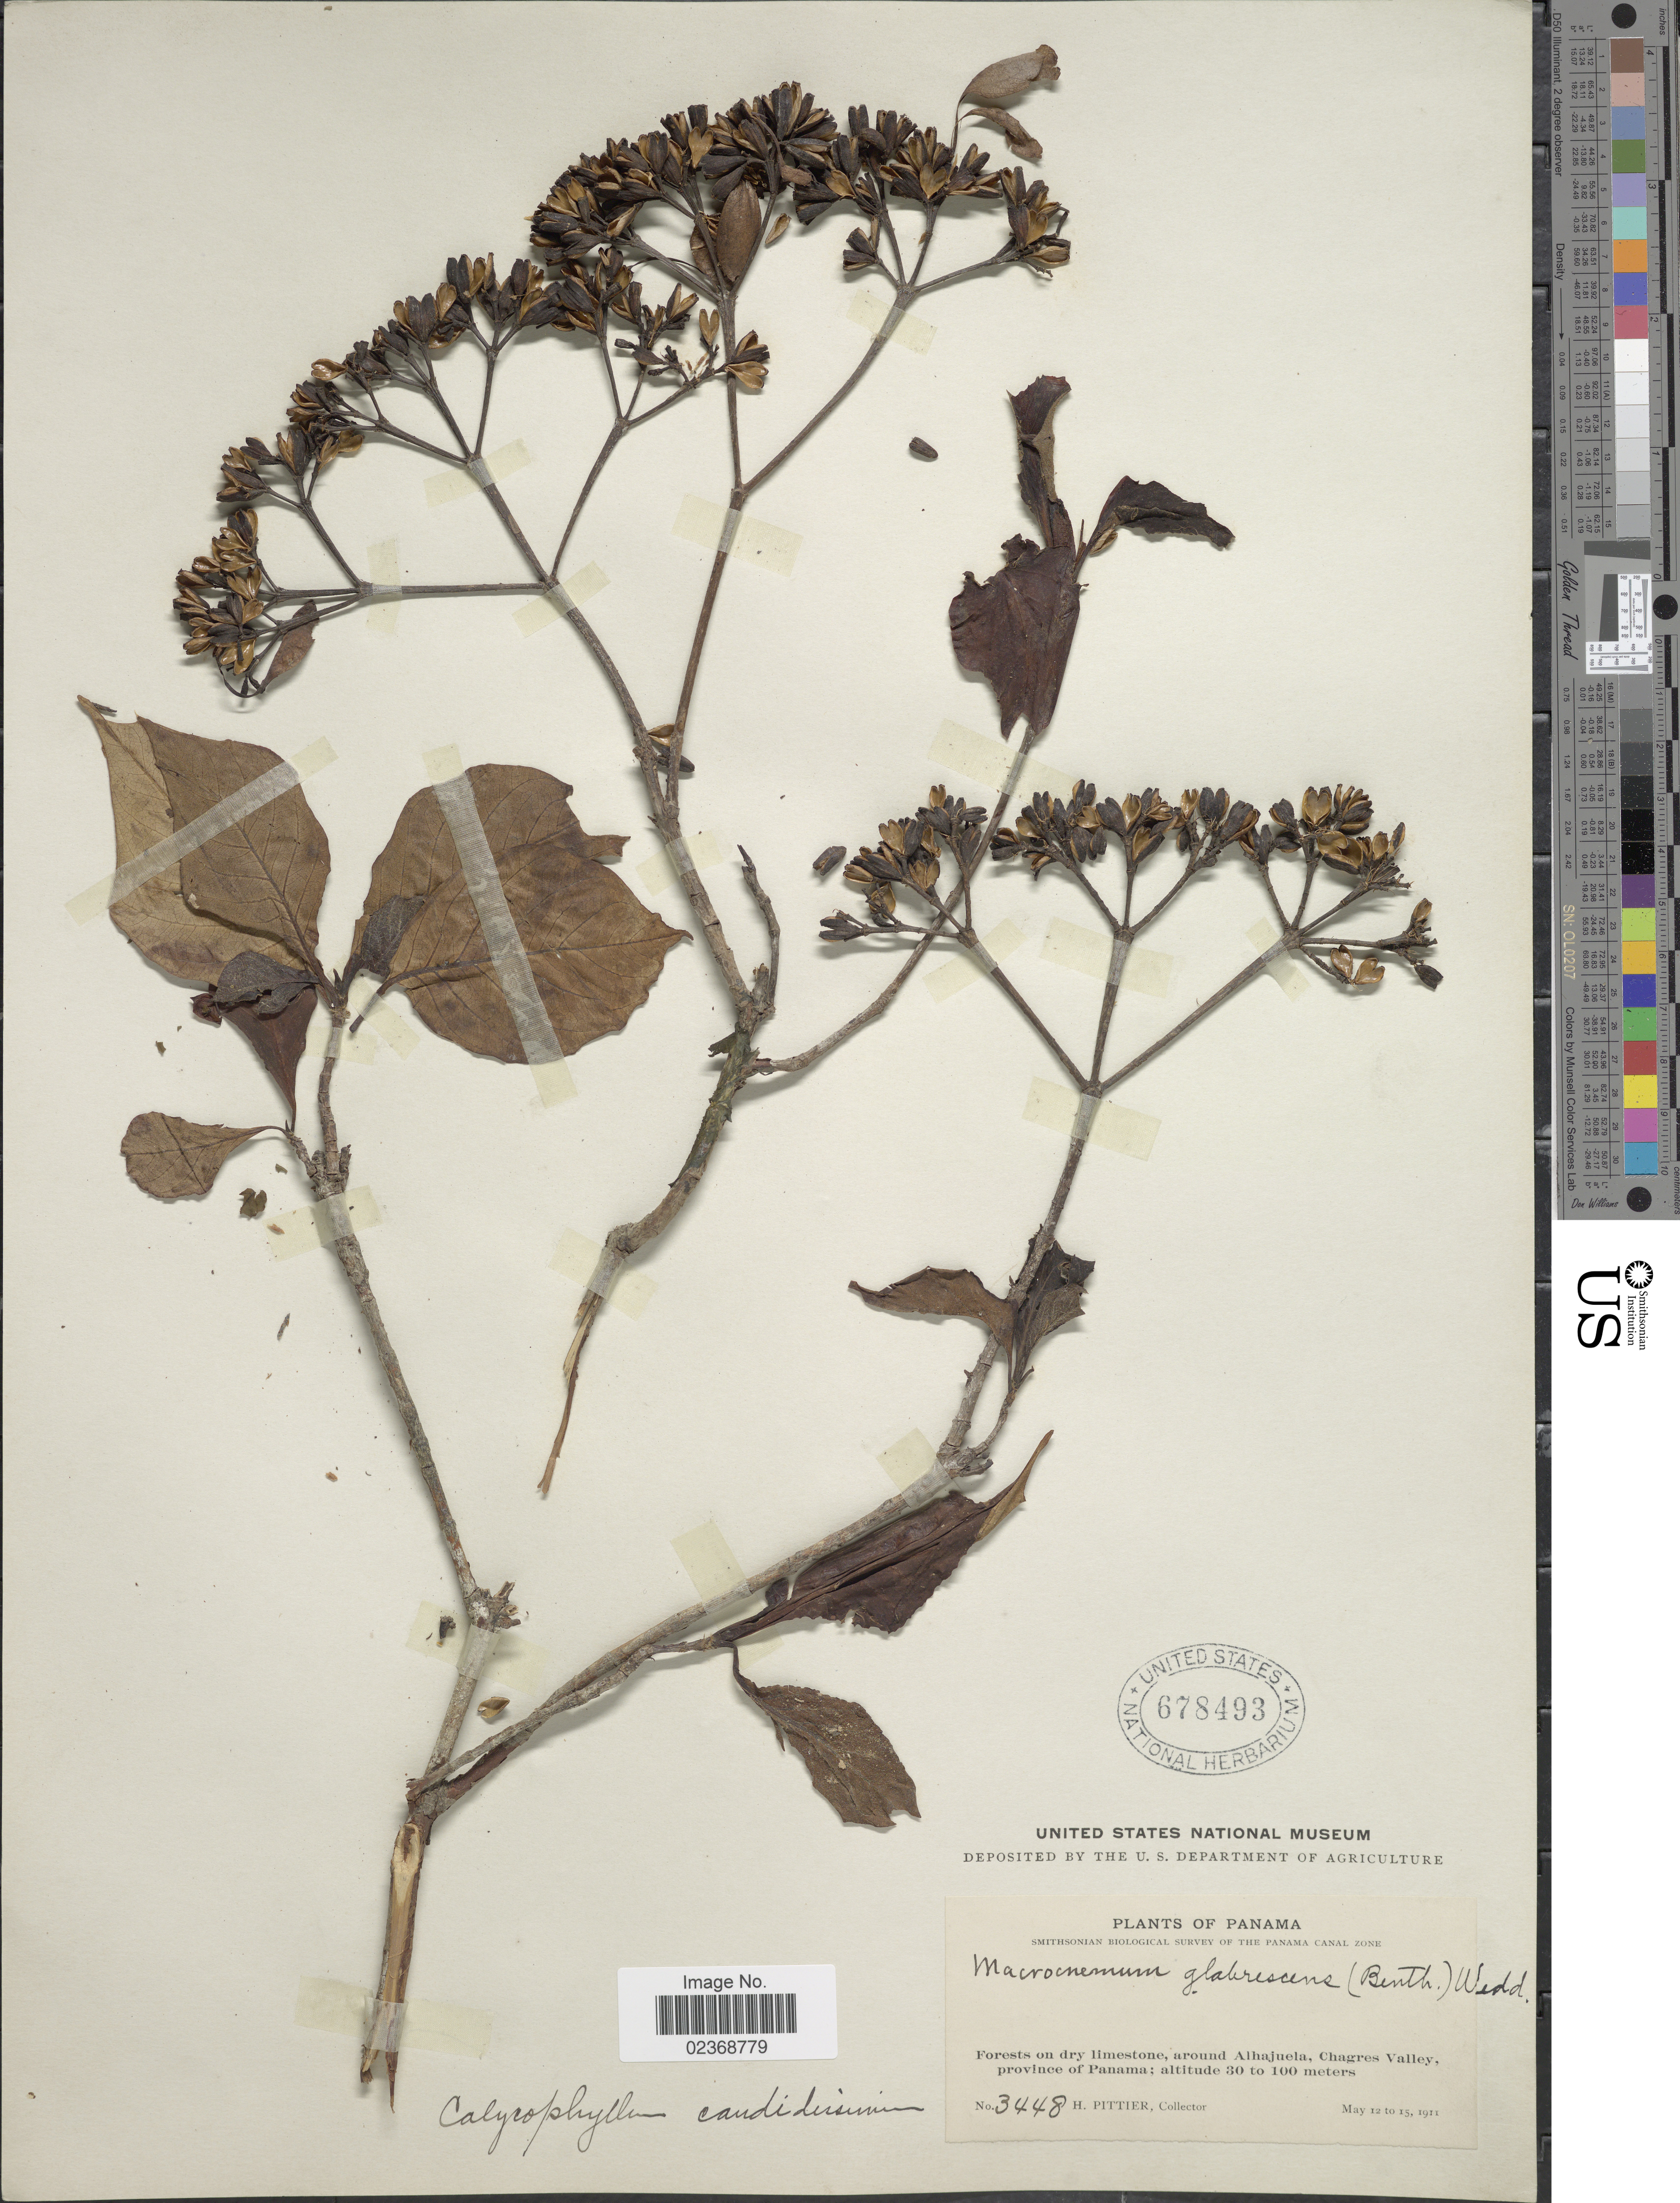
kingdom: Plantae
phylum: Tracheophyta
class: Magnoliopsida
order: Gentianales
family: Rubiaceae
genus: Calycophyllum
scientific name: Calycophyllum candidissimum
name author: (Vahl) DC.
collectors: H. F. Pittier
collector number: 3448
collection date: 1911-05-12/1911-05-15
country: Panama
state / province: Panamá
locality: Panama Canal Zone. Forests on dry limestone, around Alhajuela, Chagres Valley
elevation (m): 30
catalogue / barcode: US 678493